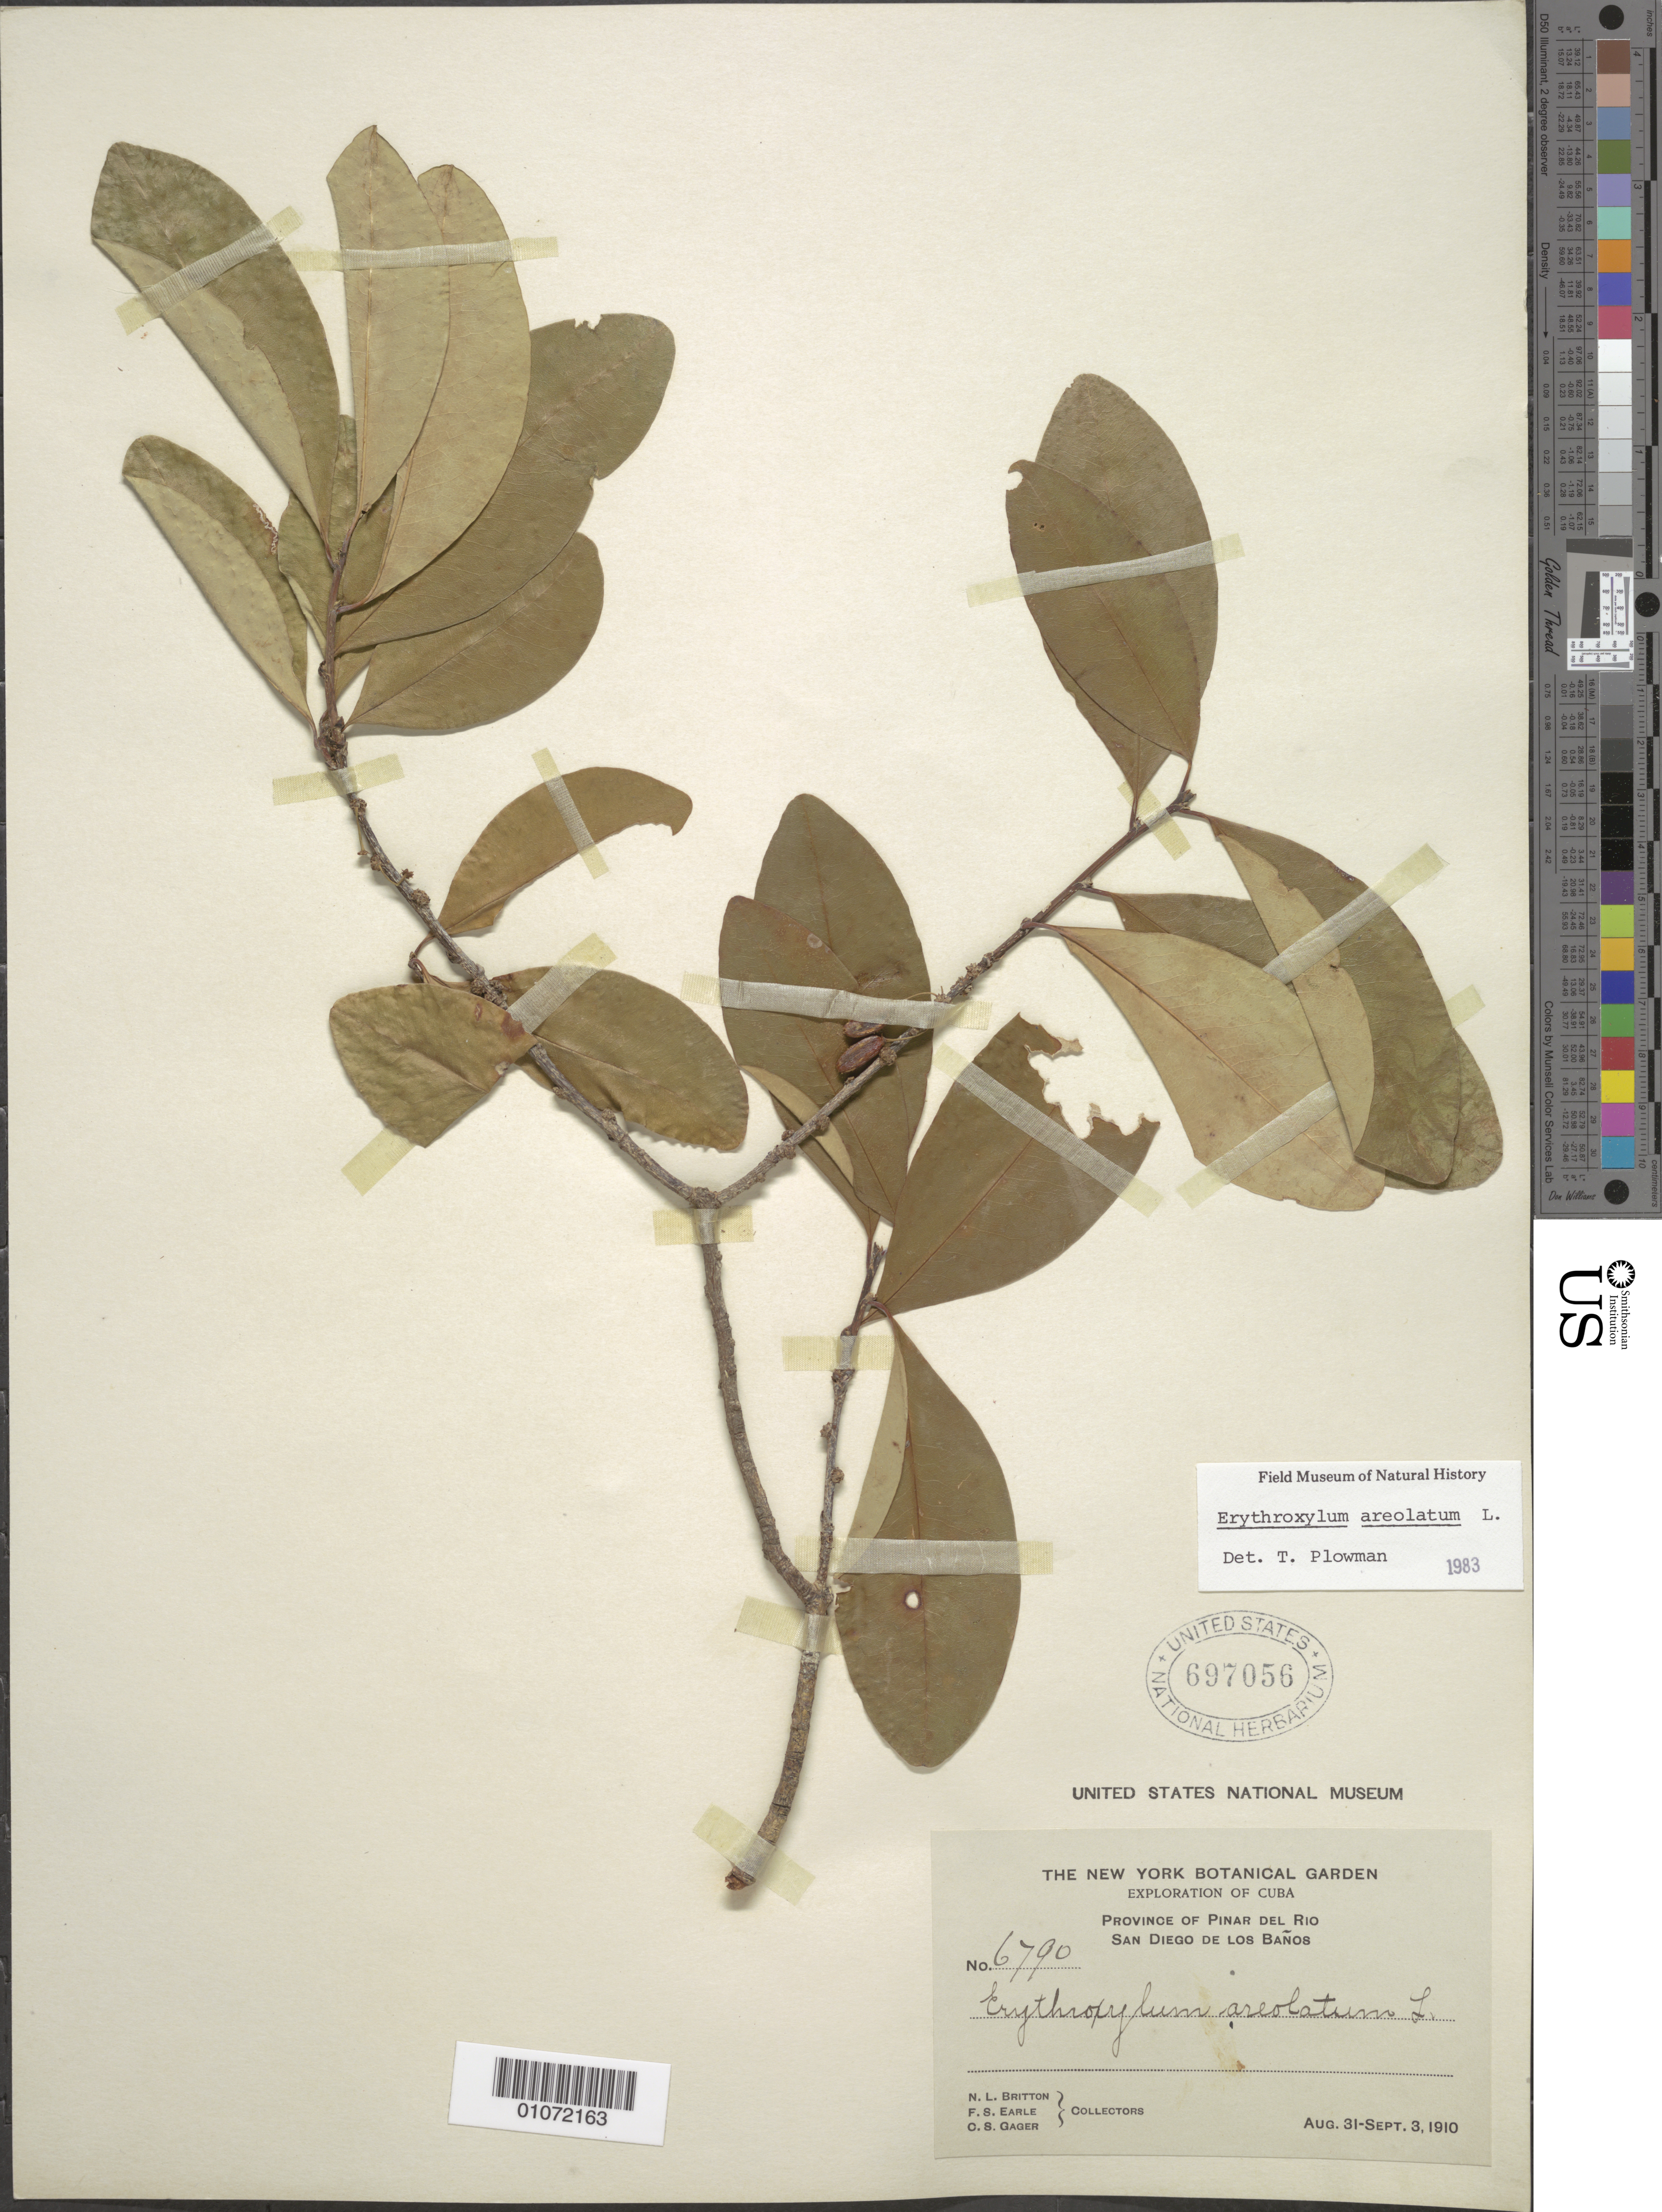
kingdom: Plantae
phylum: Tracheophyta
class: Magnoliopsida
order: Malpighiales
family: Erythroxylaceae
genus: Erythroxylum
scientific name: Erythroxylum aerolatum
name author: L.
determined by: Plowman, T.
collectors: N. Britton, F. S. Earle & C. Gager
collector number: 6790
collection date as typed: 31 Aug 1910 to 03 Sep 1910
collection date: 1910-08-31/1910-09-03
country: Cuba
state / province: Pinar del Rio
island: Cuba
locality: San Diego de Los Baños,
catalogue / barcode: US 697056